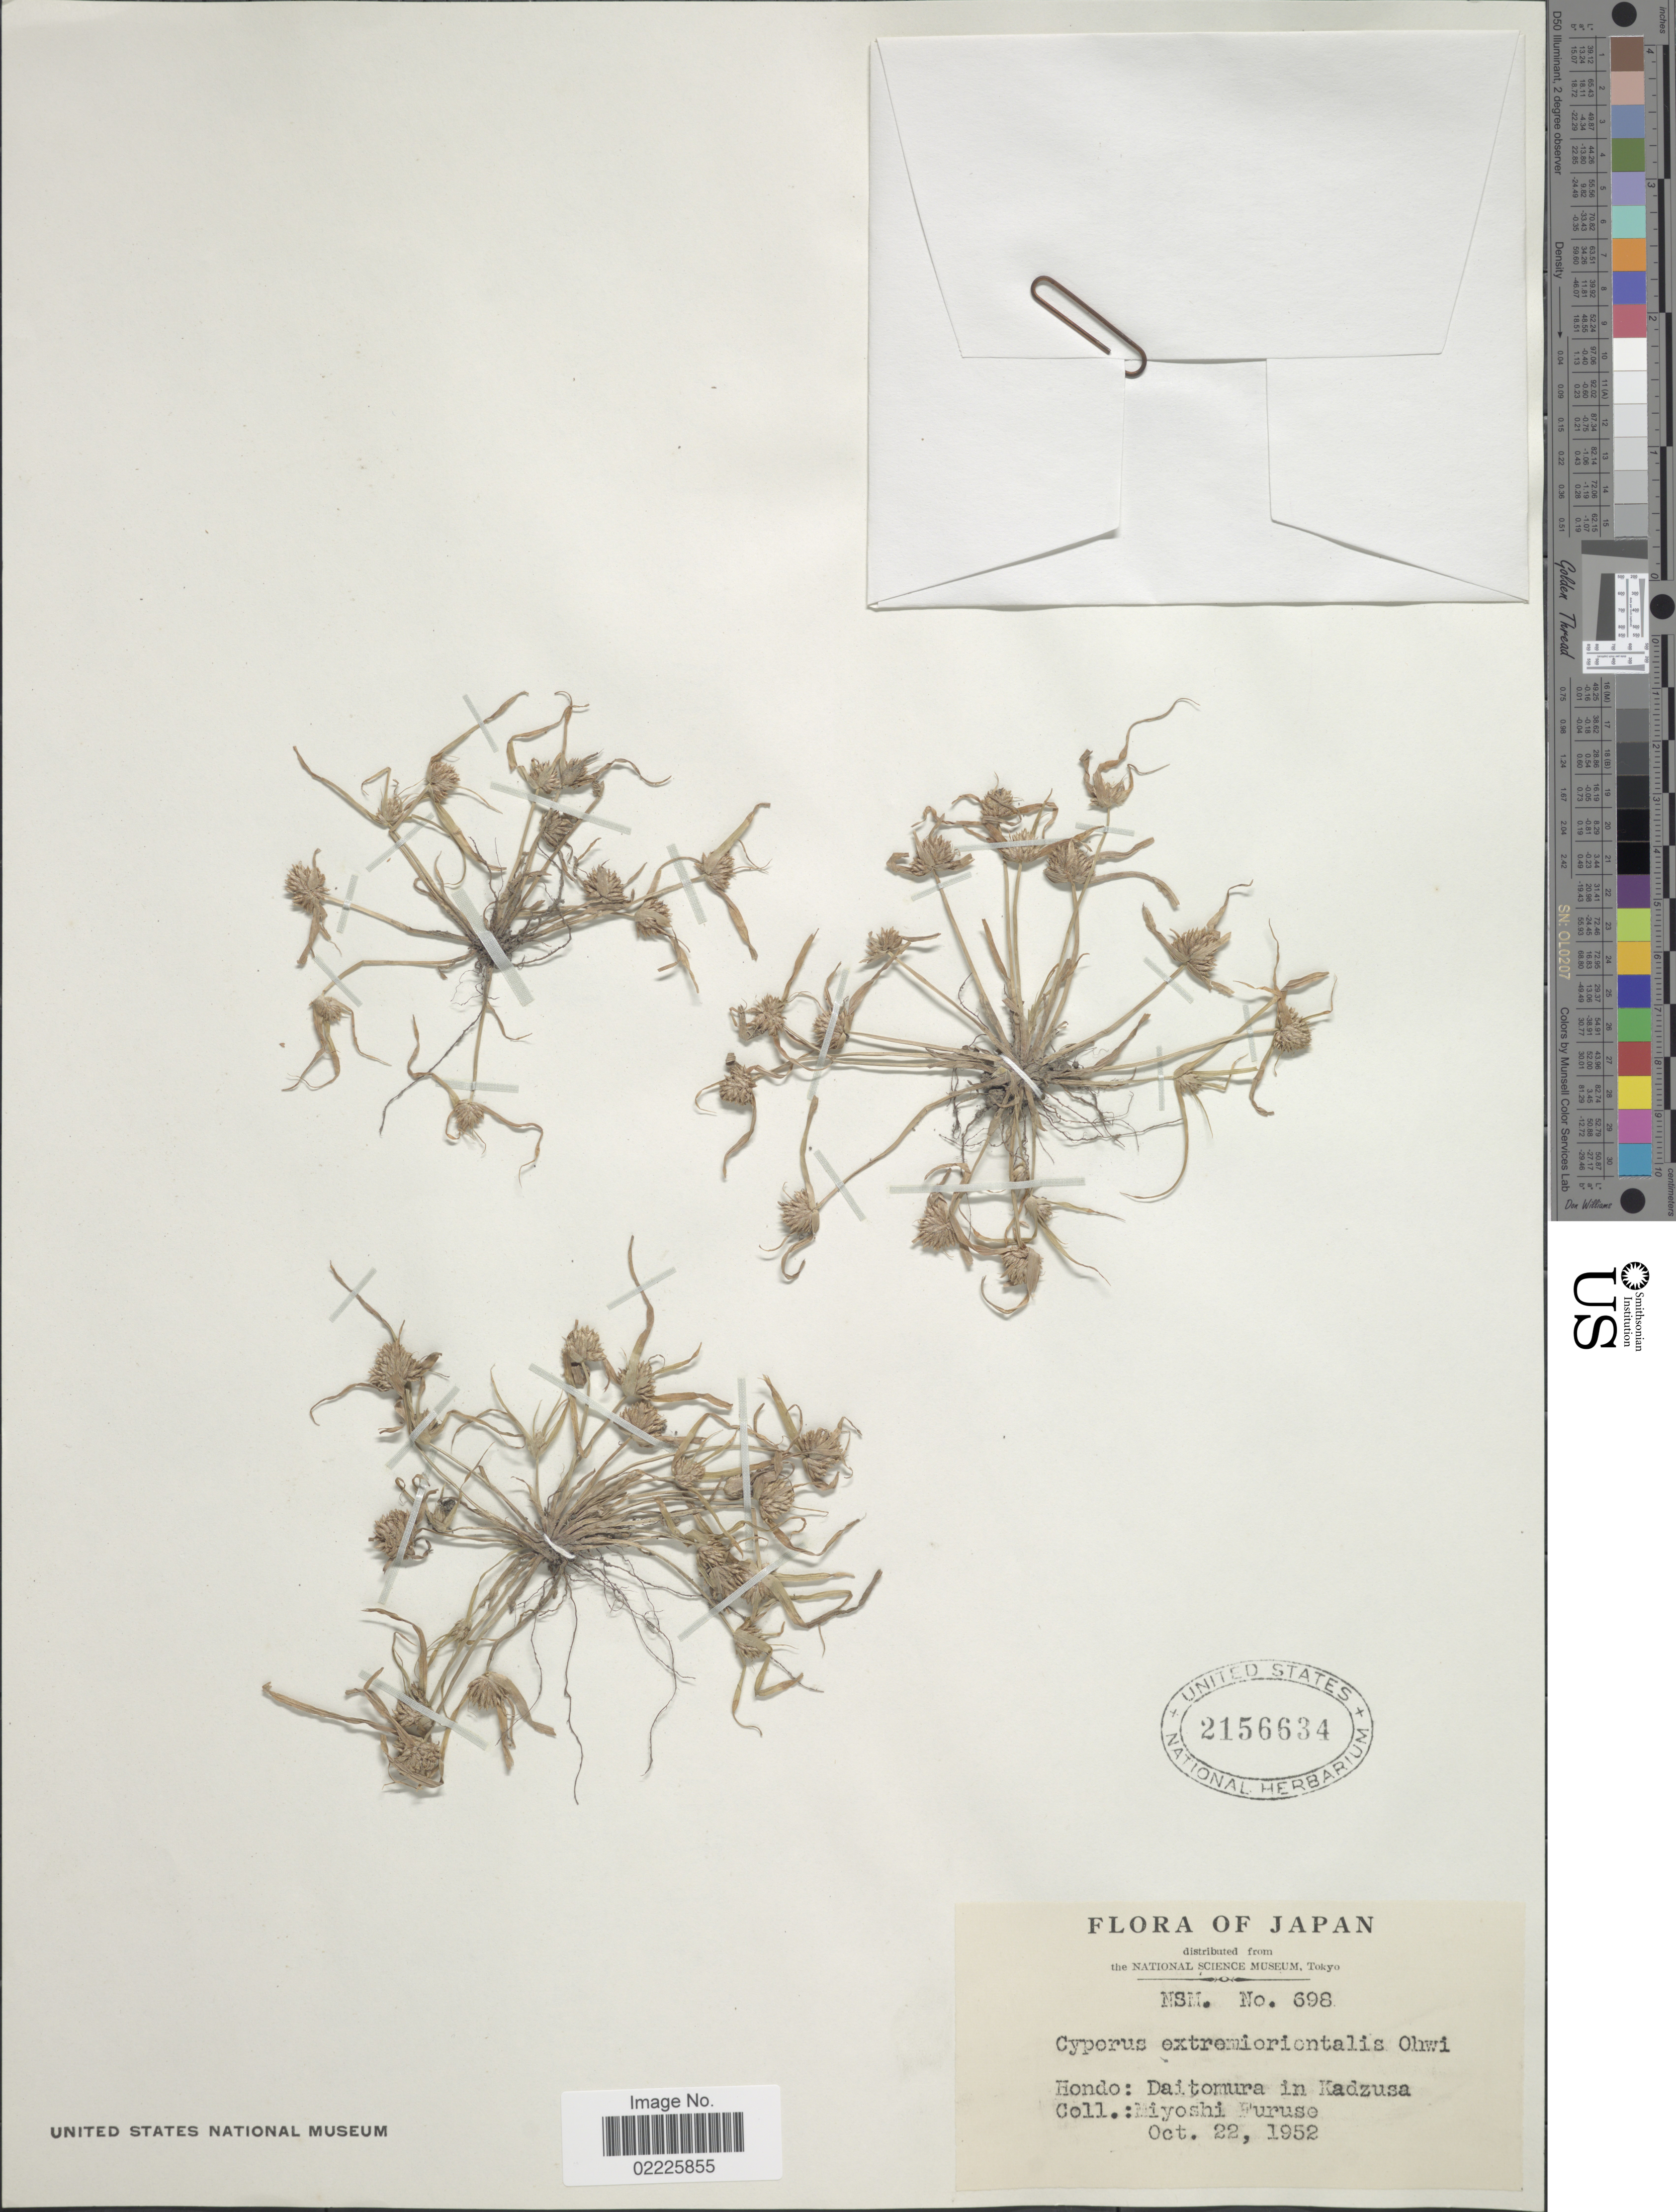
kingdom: Plantae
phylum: Tracheophyta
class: Liliopsida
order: Poales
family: Cyperaceae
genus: Cyperus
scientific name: Cyperus michelianus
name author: (L.) Delile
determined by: Strong, Mark T., (BOT), Smithsonian Institution - National Museum of Natural History (UNITED STATES)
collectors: M. Furuse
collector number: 698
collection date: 1952-10-22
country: Japan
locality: Hondo: Daitomura in Kadzusa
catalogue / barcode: US 2156634